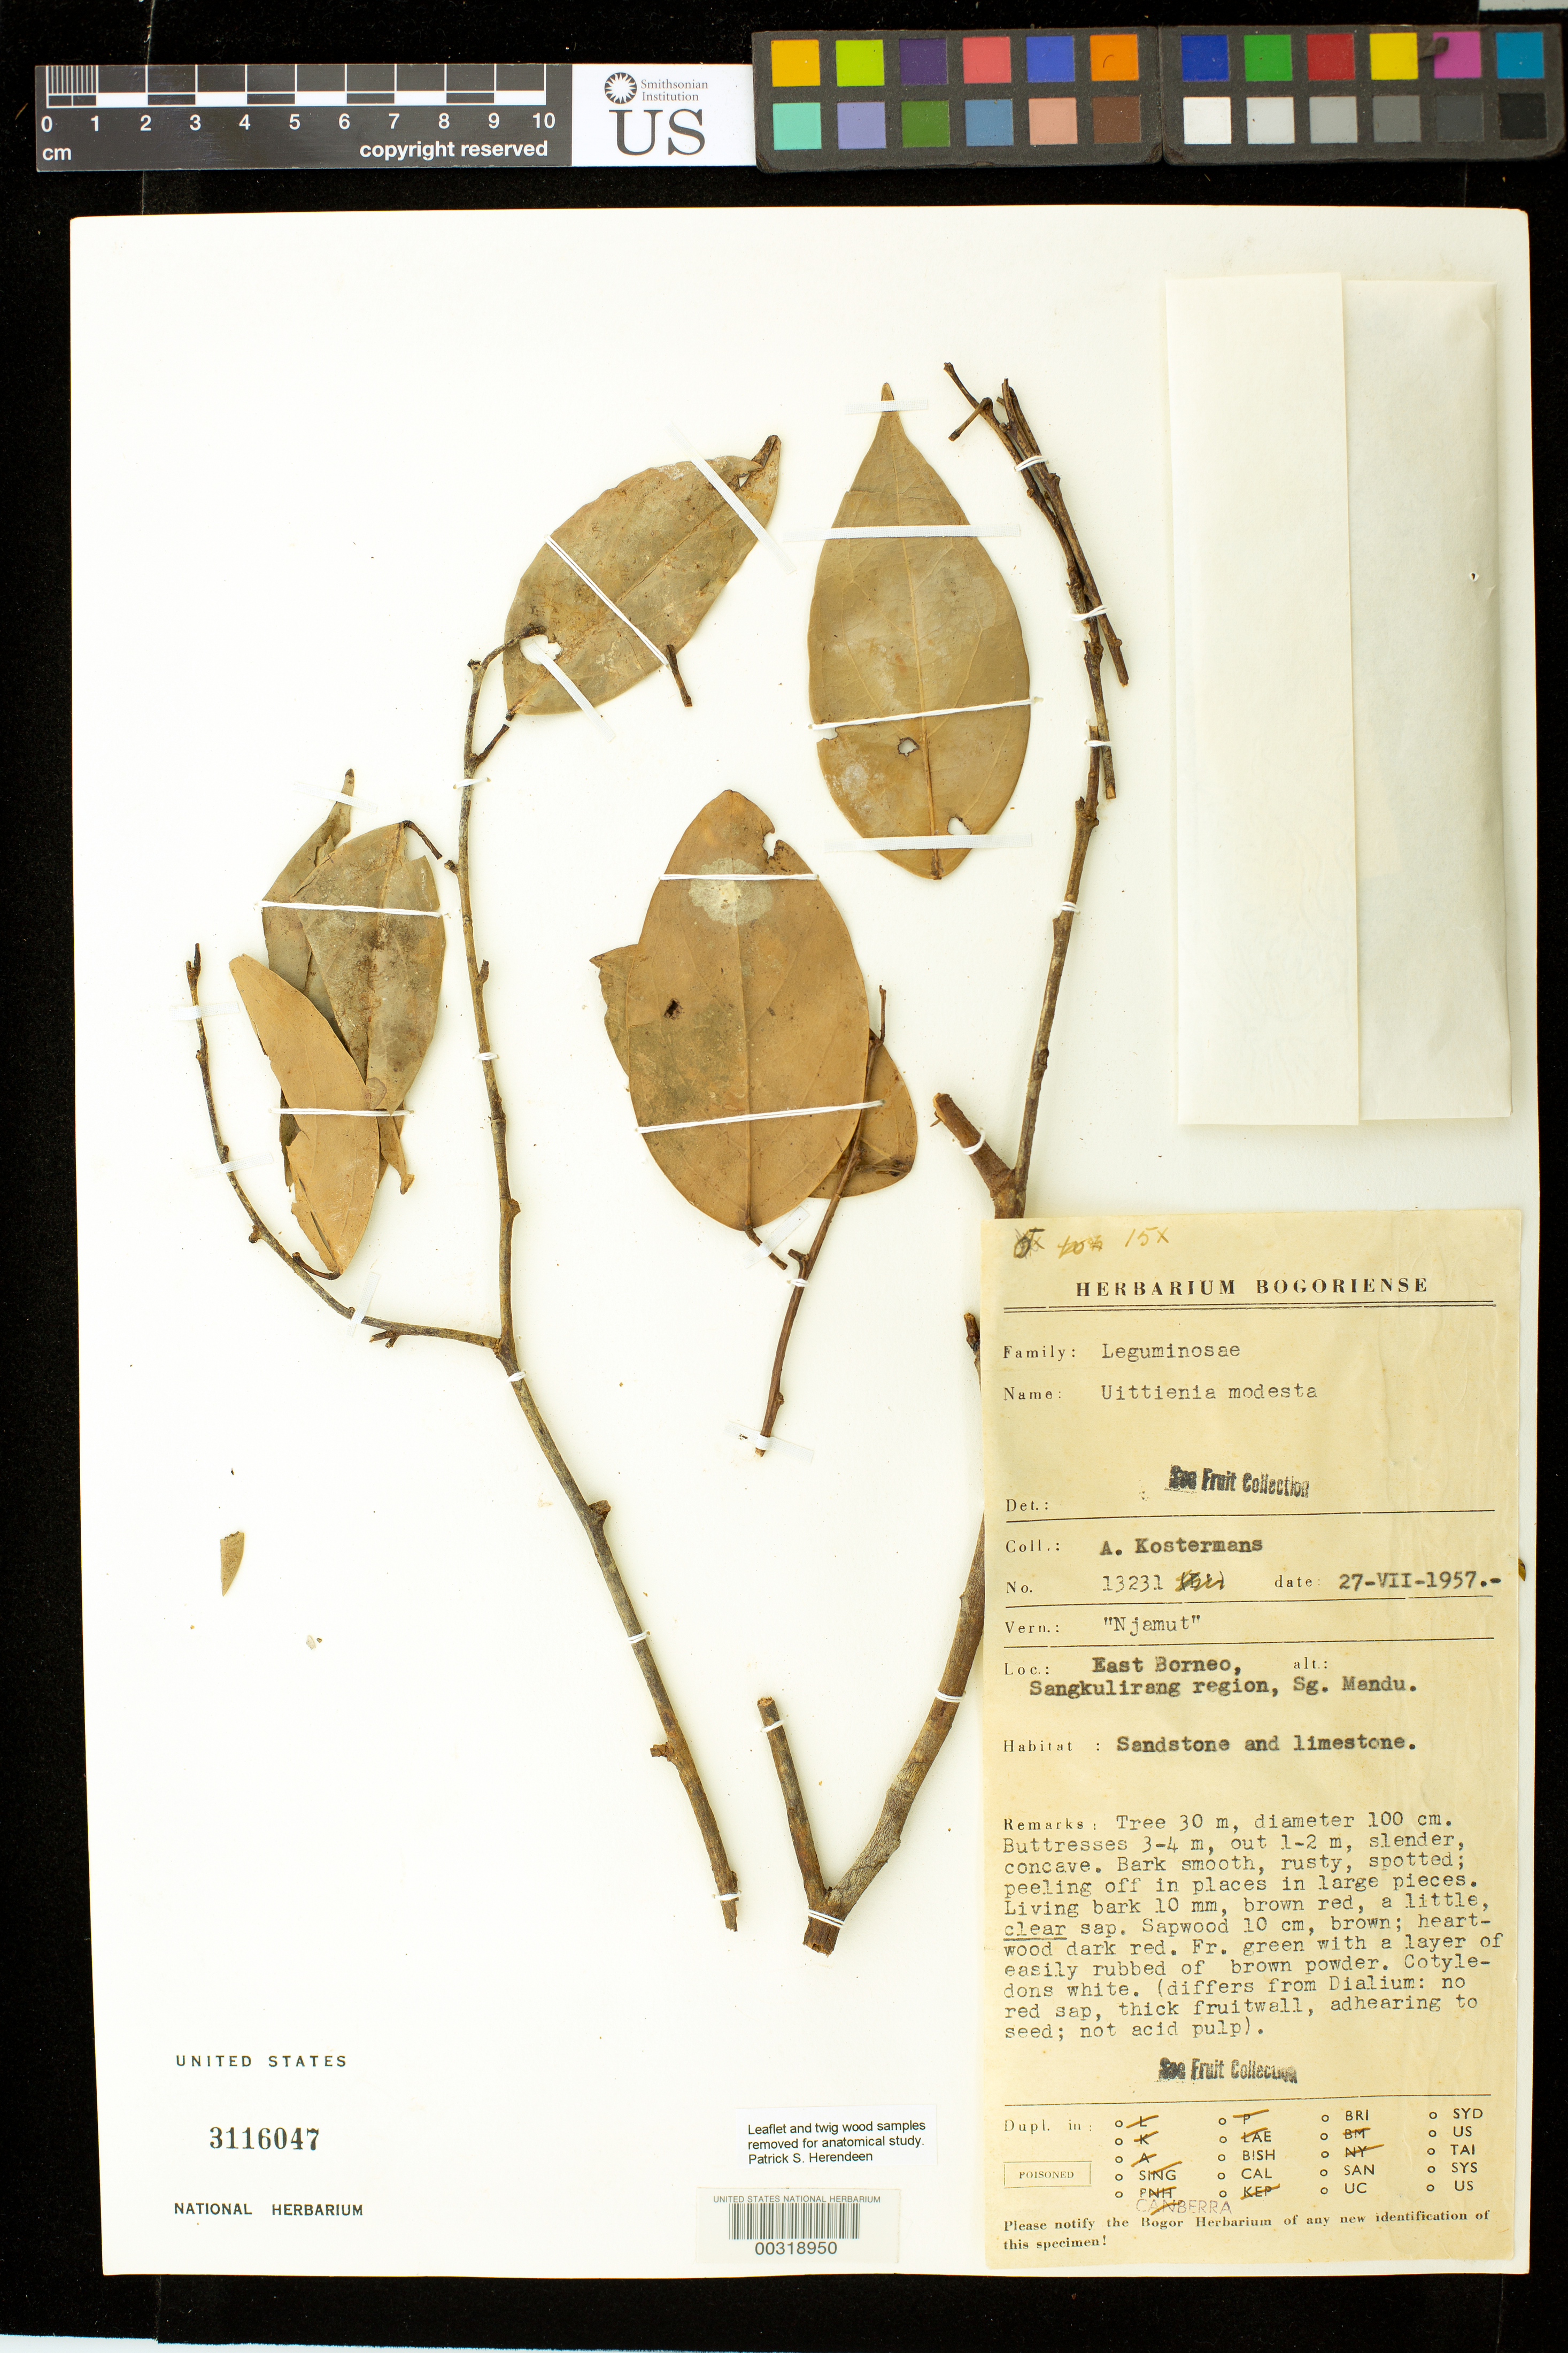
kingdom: Plantae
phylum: Tracheophyta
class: Magnoliopsida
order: Fabales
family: Fabaceae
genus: Uittienia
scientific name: Uittienia modesta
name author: Steenis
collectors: A. J. G. Kostermans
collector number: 13231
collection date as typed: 27 Jul 1957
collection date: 1957-07-27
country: Indonesia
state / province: Kalimantan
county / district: Kalimantan Timur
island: Borneo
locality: Sangkulirang region, Sg. Mandu.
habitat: Sandstone and limestone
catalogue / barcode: US 3116047